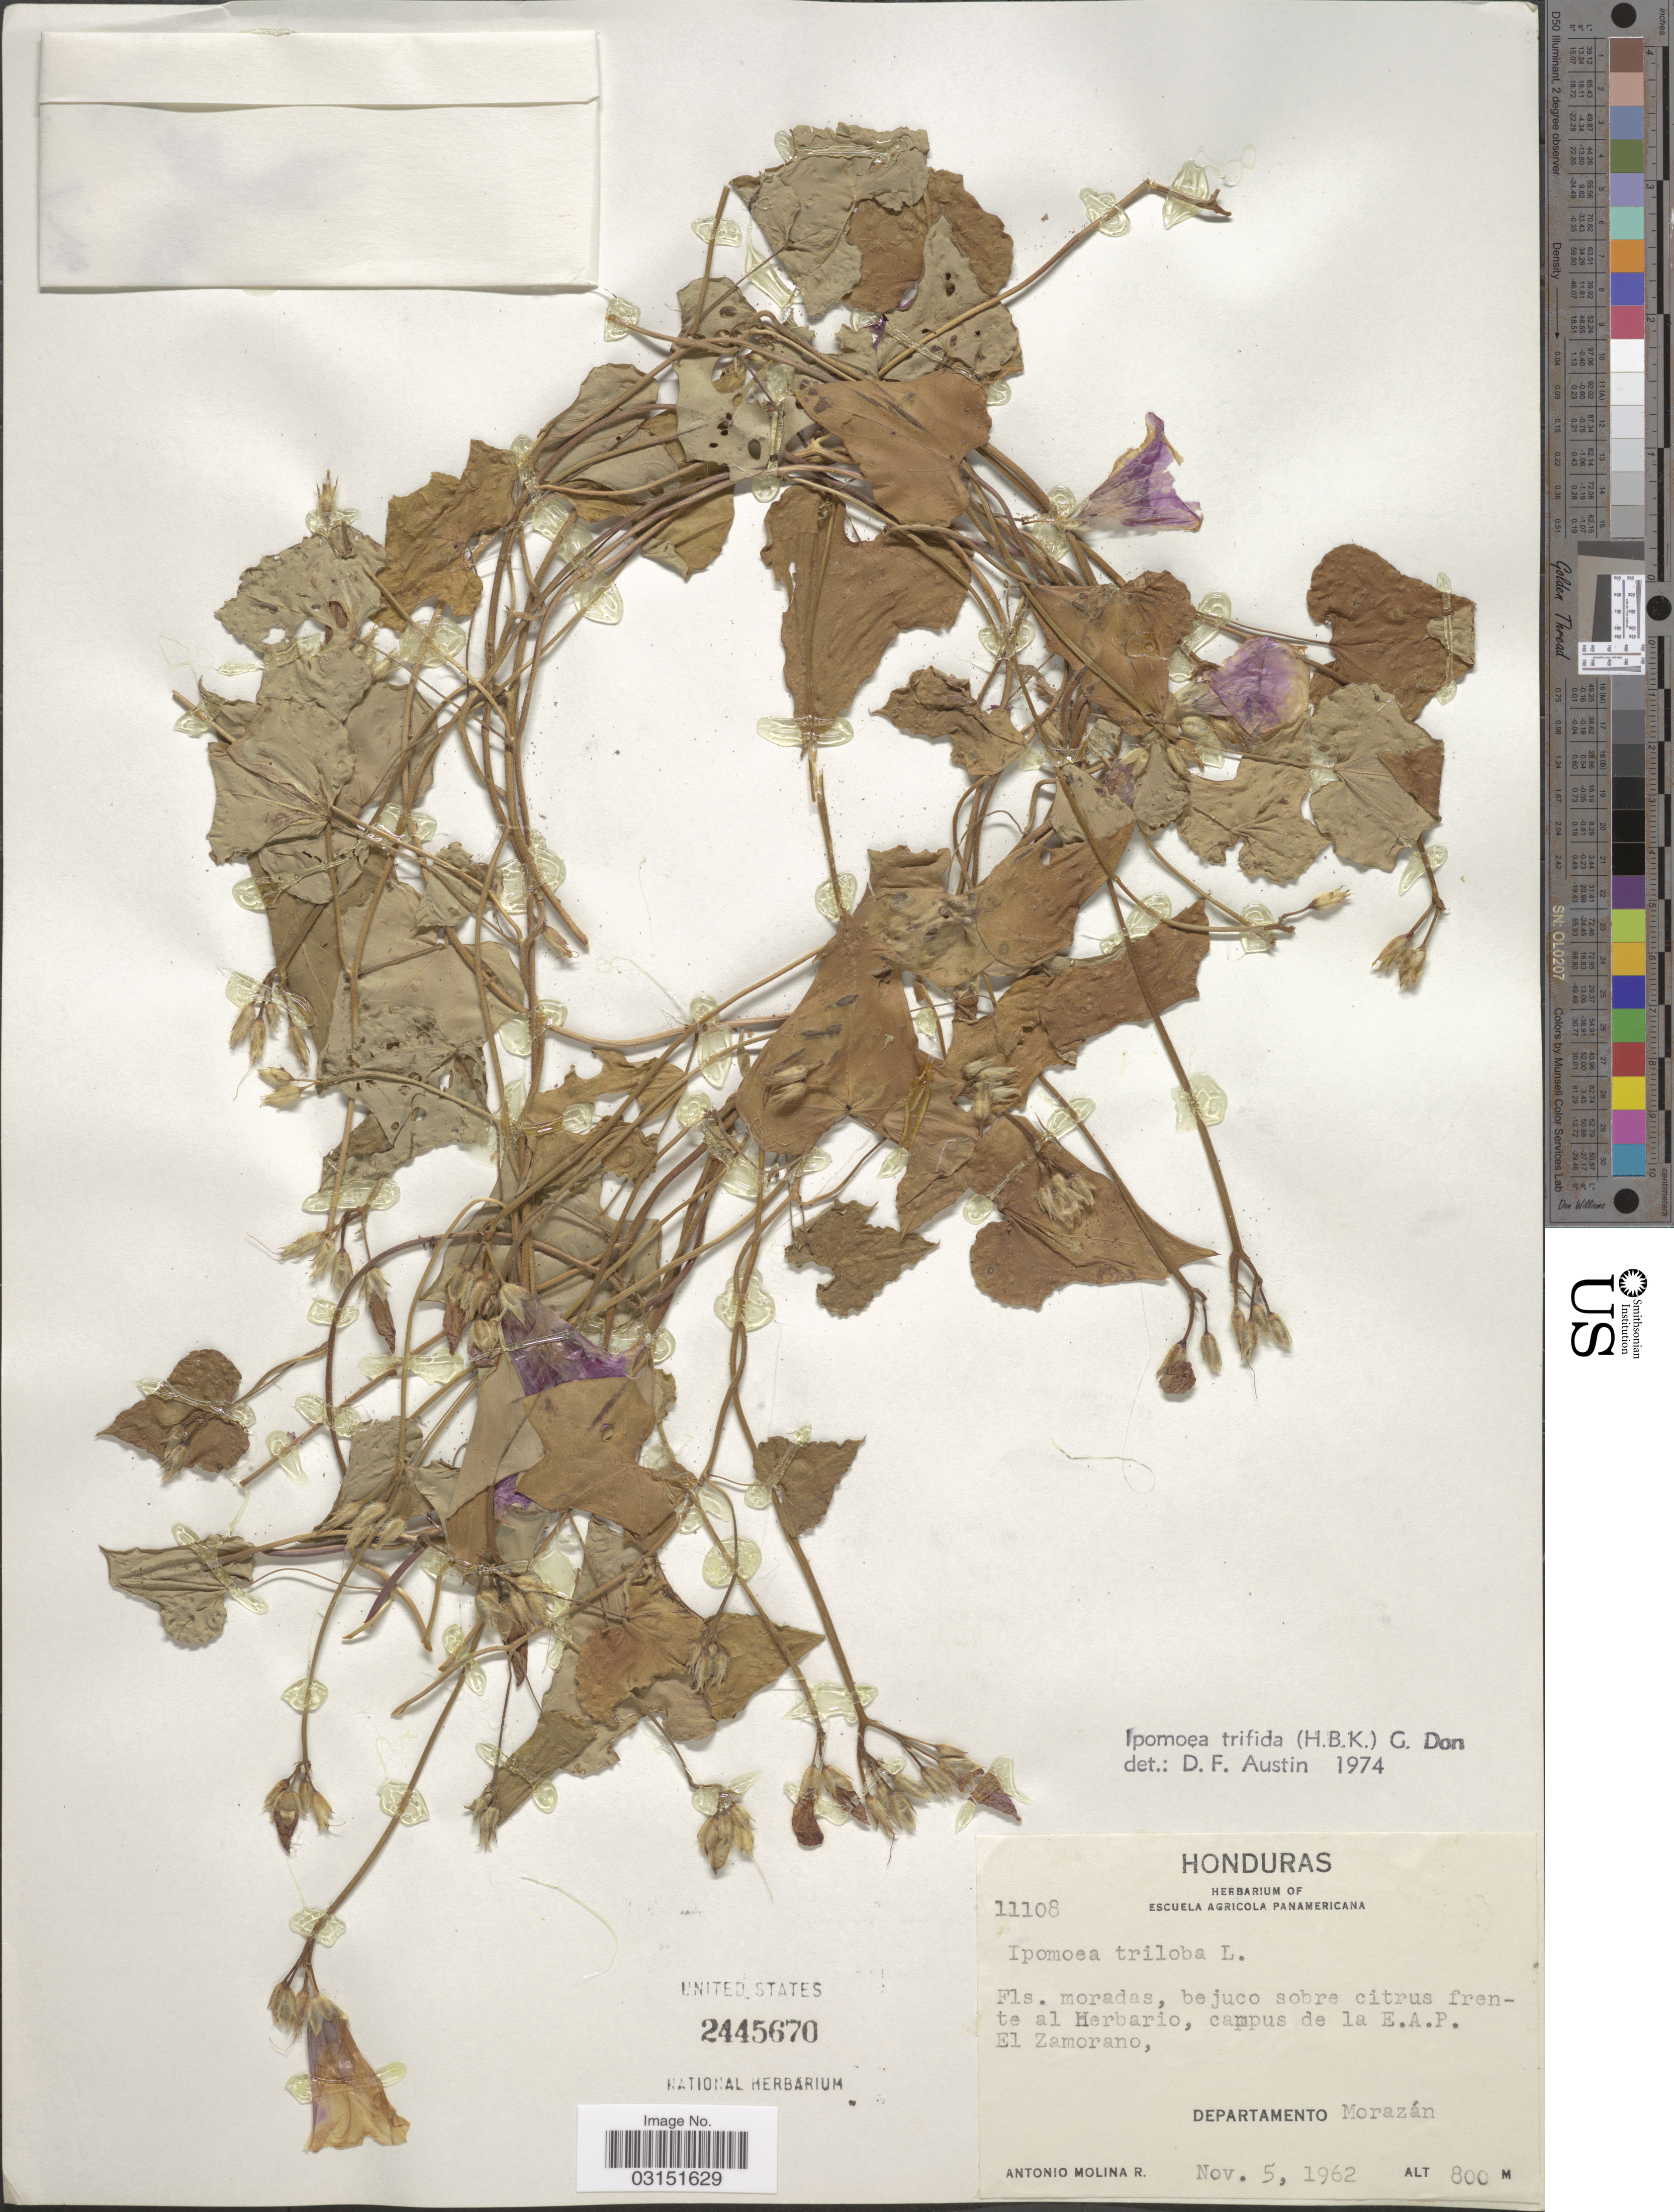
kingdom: Plantae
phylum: Tracheophyta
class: Magnoliopsida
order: Solanales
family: Convolvulaceae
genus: Ipomoea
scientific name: Ipomoea trifida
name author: (Kunth) G. Don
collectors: A. Molina R.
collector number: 11108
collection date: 1962-11-05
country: Honduras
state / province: Fco. Morazán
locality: Bejuco sobre citrus frente al Herbario, campus de la E.A.P. El Zamorano. Departamento Morazán.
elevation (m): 800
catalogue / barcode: US 2445670